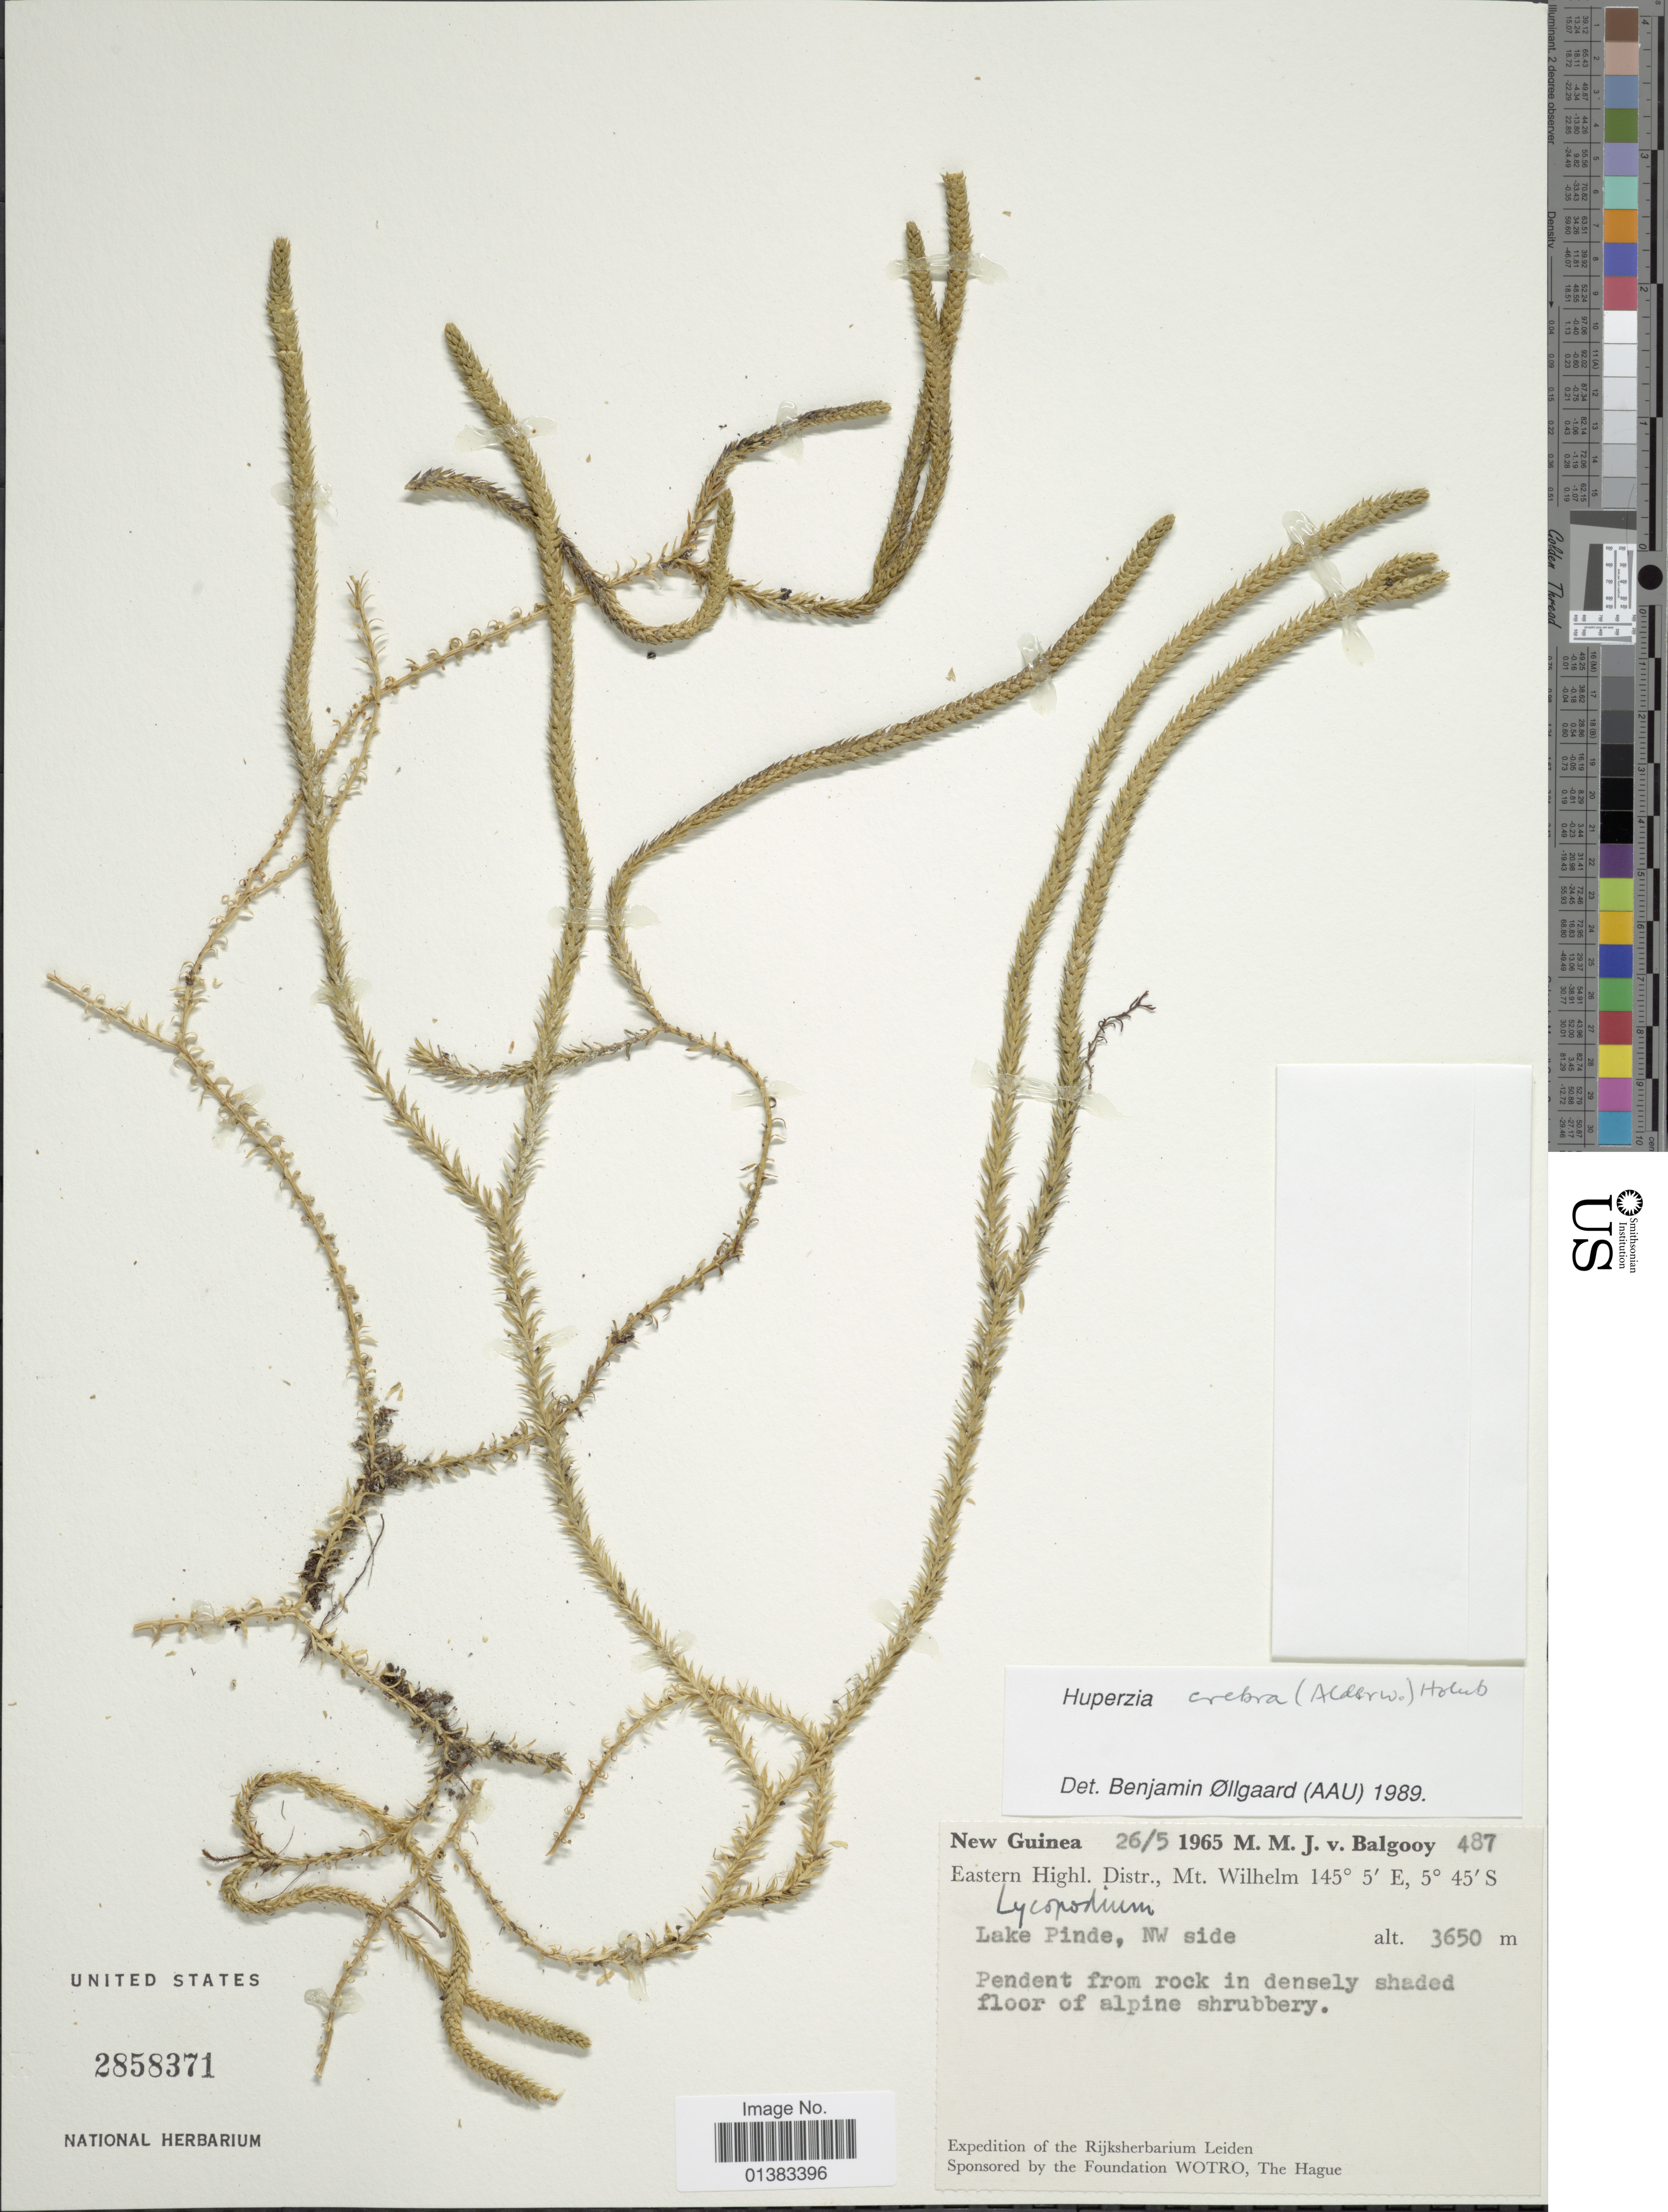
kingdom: Plantae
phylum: Tracheophyta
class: Lycopodiopsida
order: Lycopodiales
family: Lycopodiaceae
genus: Phlegmariurus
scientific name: Phlegmariurus macgregorii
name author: (Baker) A. R. Field & Bostock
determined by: Field, A. R.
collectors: M. M. van Balgooy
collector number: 487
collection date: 1965-05-26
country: Papua New Guinea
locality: New Guinea, Eastern Highl. Distr., Mt. Wilhelm, Lake Pinde, NW side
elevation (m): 3650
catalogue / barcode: US 2858371